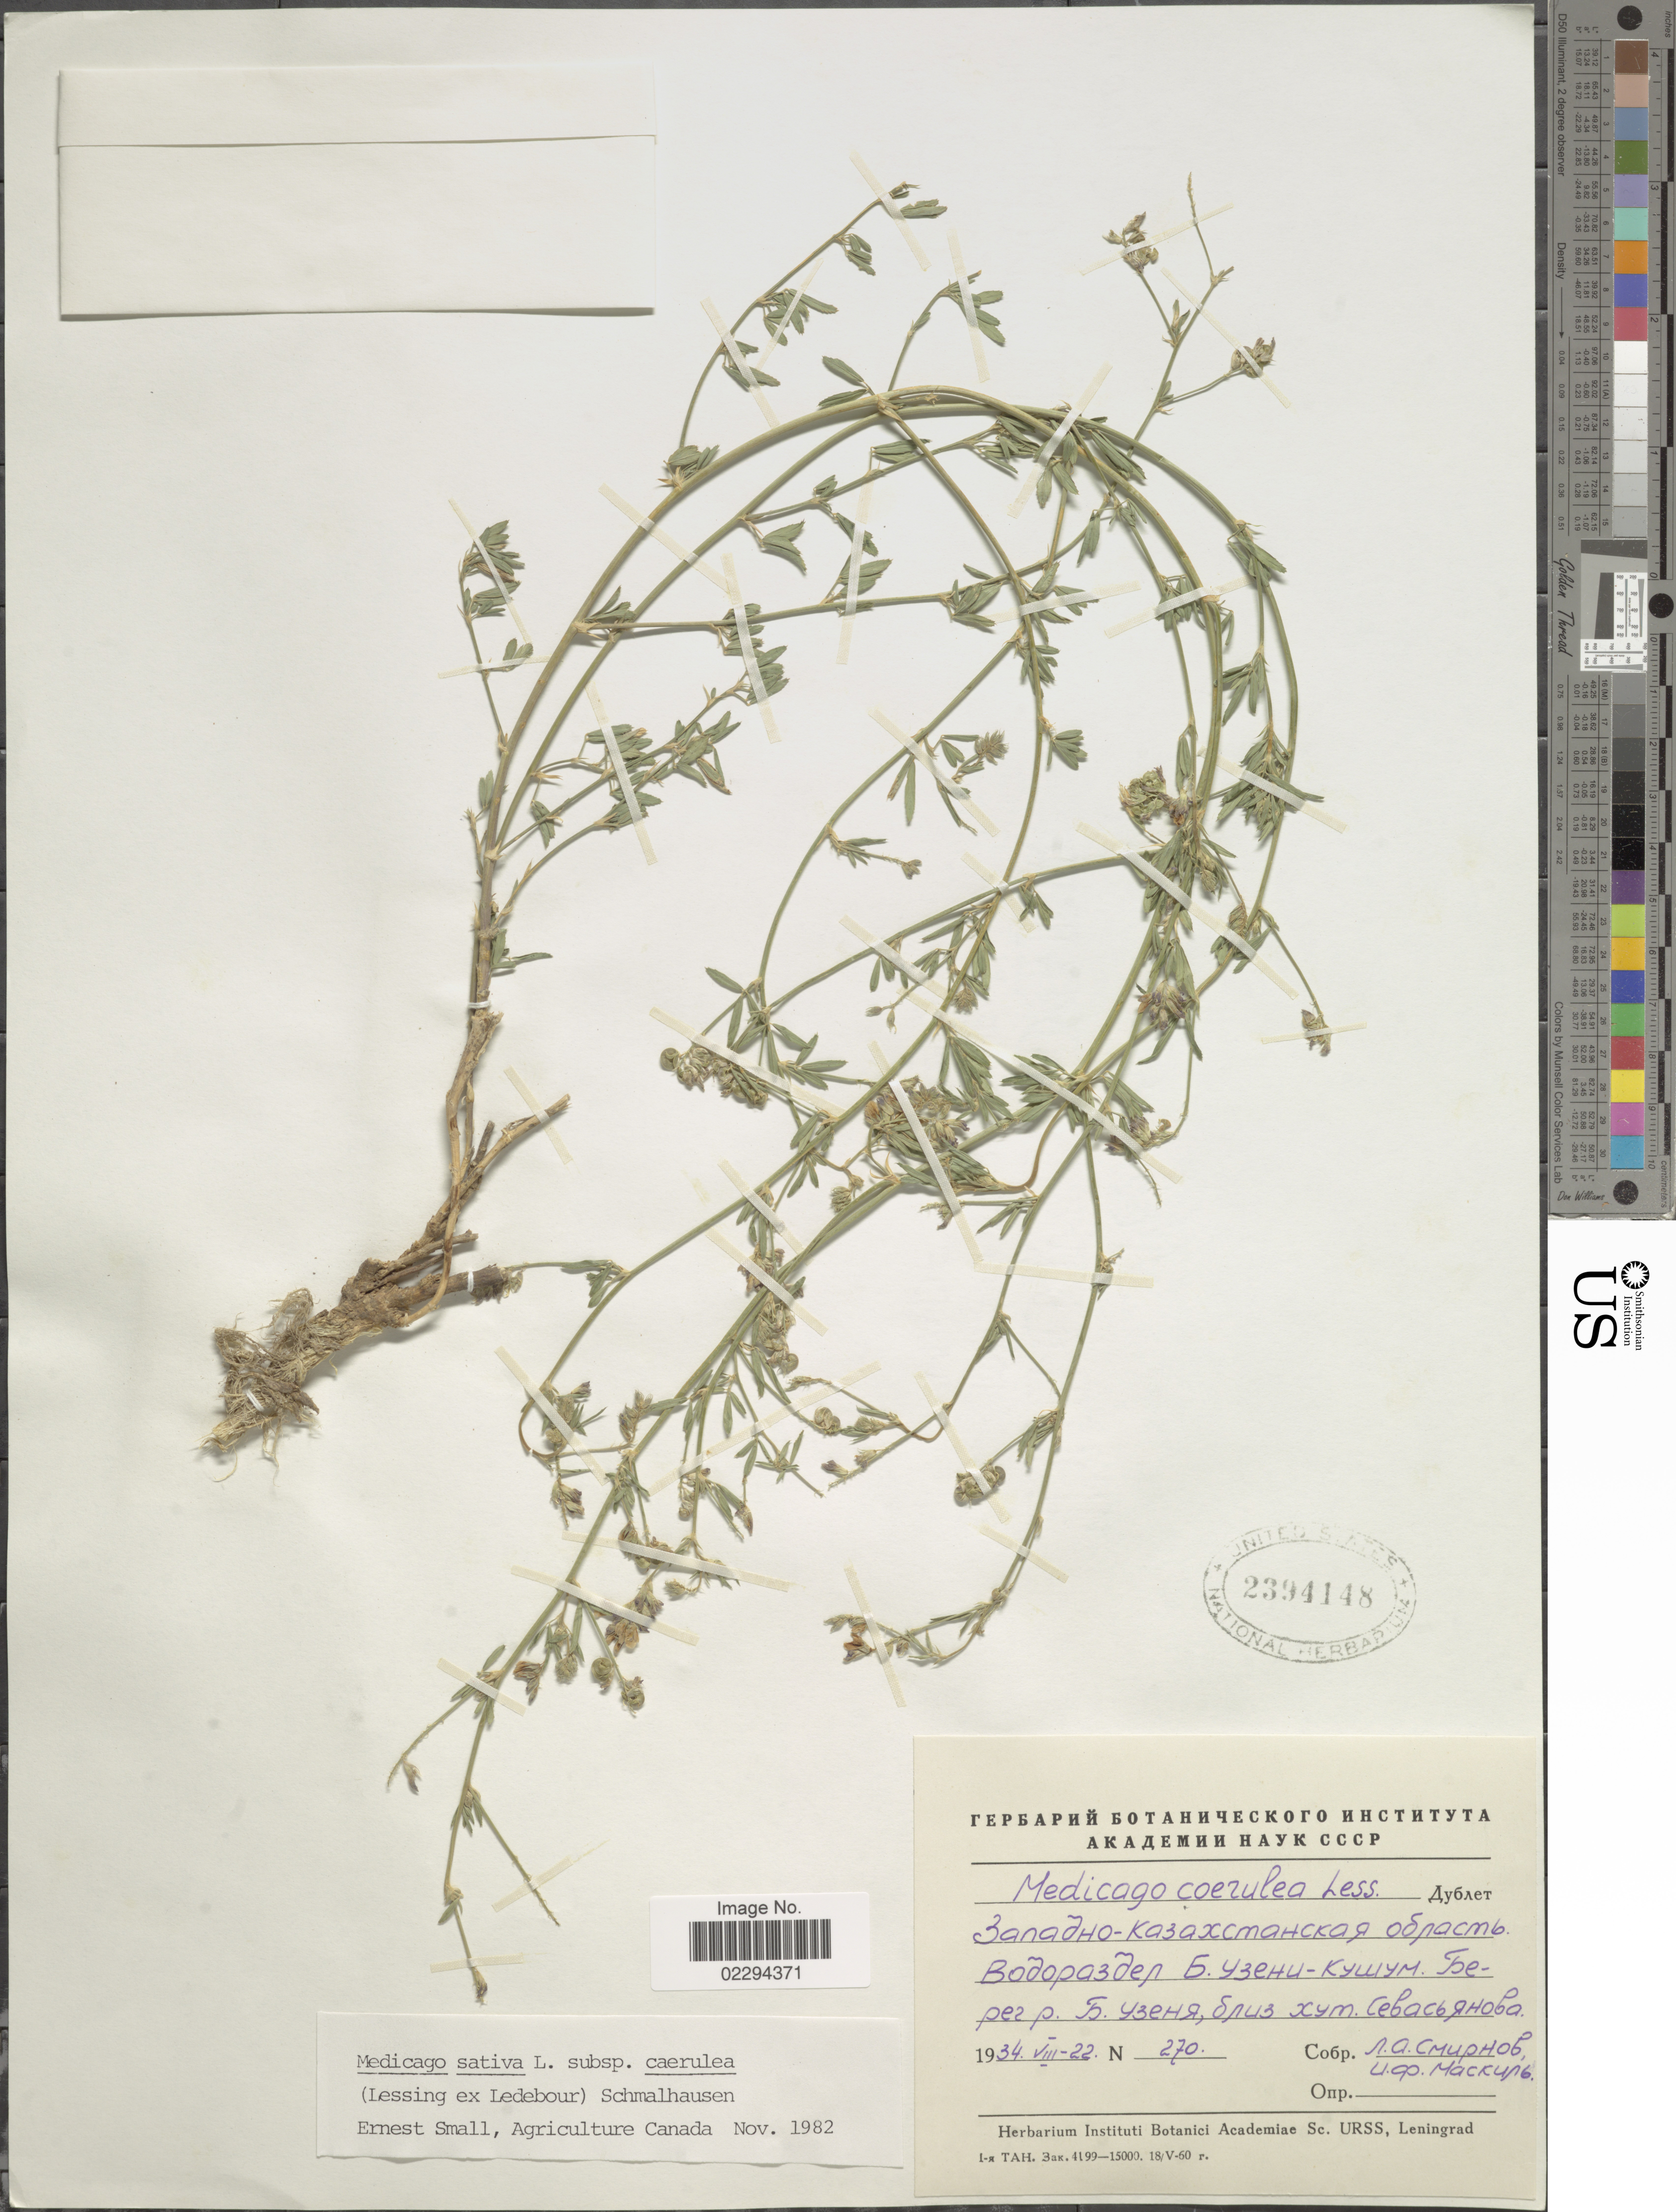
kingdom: Plantae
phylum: Tracheophyta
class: Magnoliopsida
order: Fabales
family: Fabaceae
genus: Medicago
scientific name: Medicago sativa subsp. caerulea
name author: (Ledeb.) Schmalh.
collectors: L. Smirnov & I. Maskel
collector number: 270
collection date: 1934-08-22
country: Kazakhstan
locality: Uzenya River, near Sevastyanov village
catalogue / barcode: US 2394148